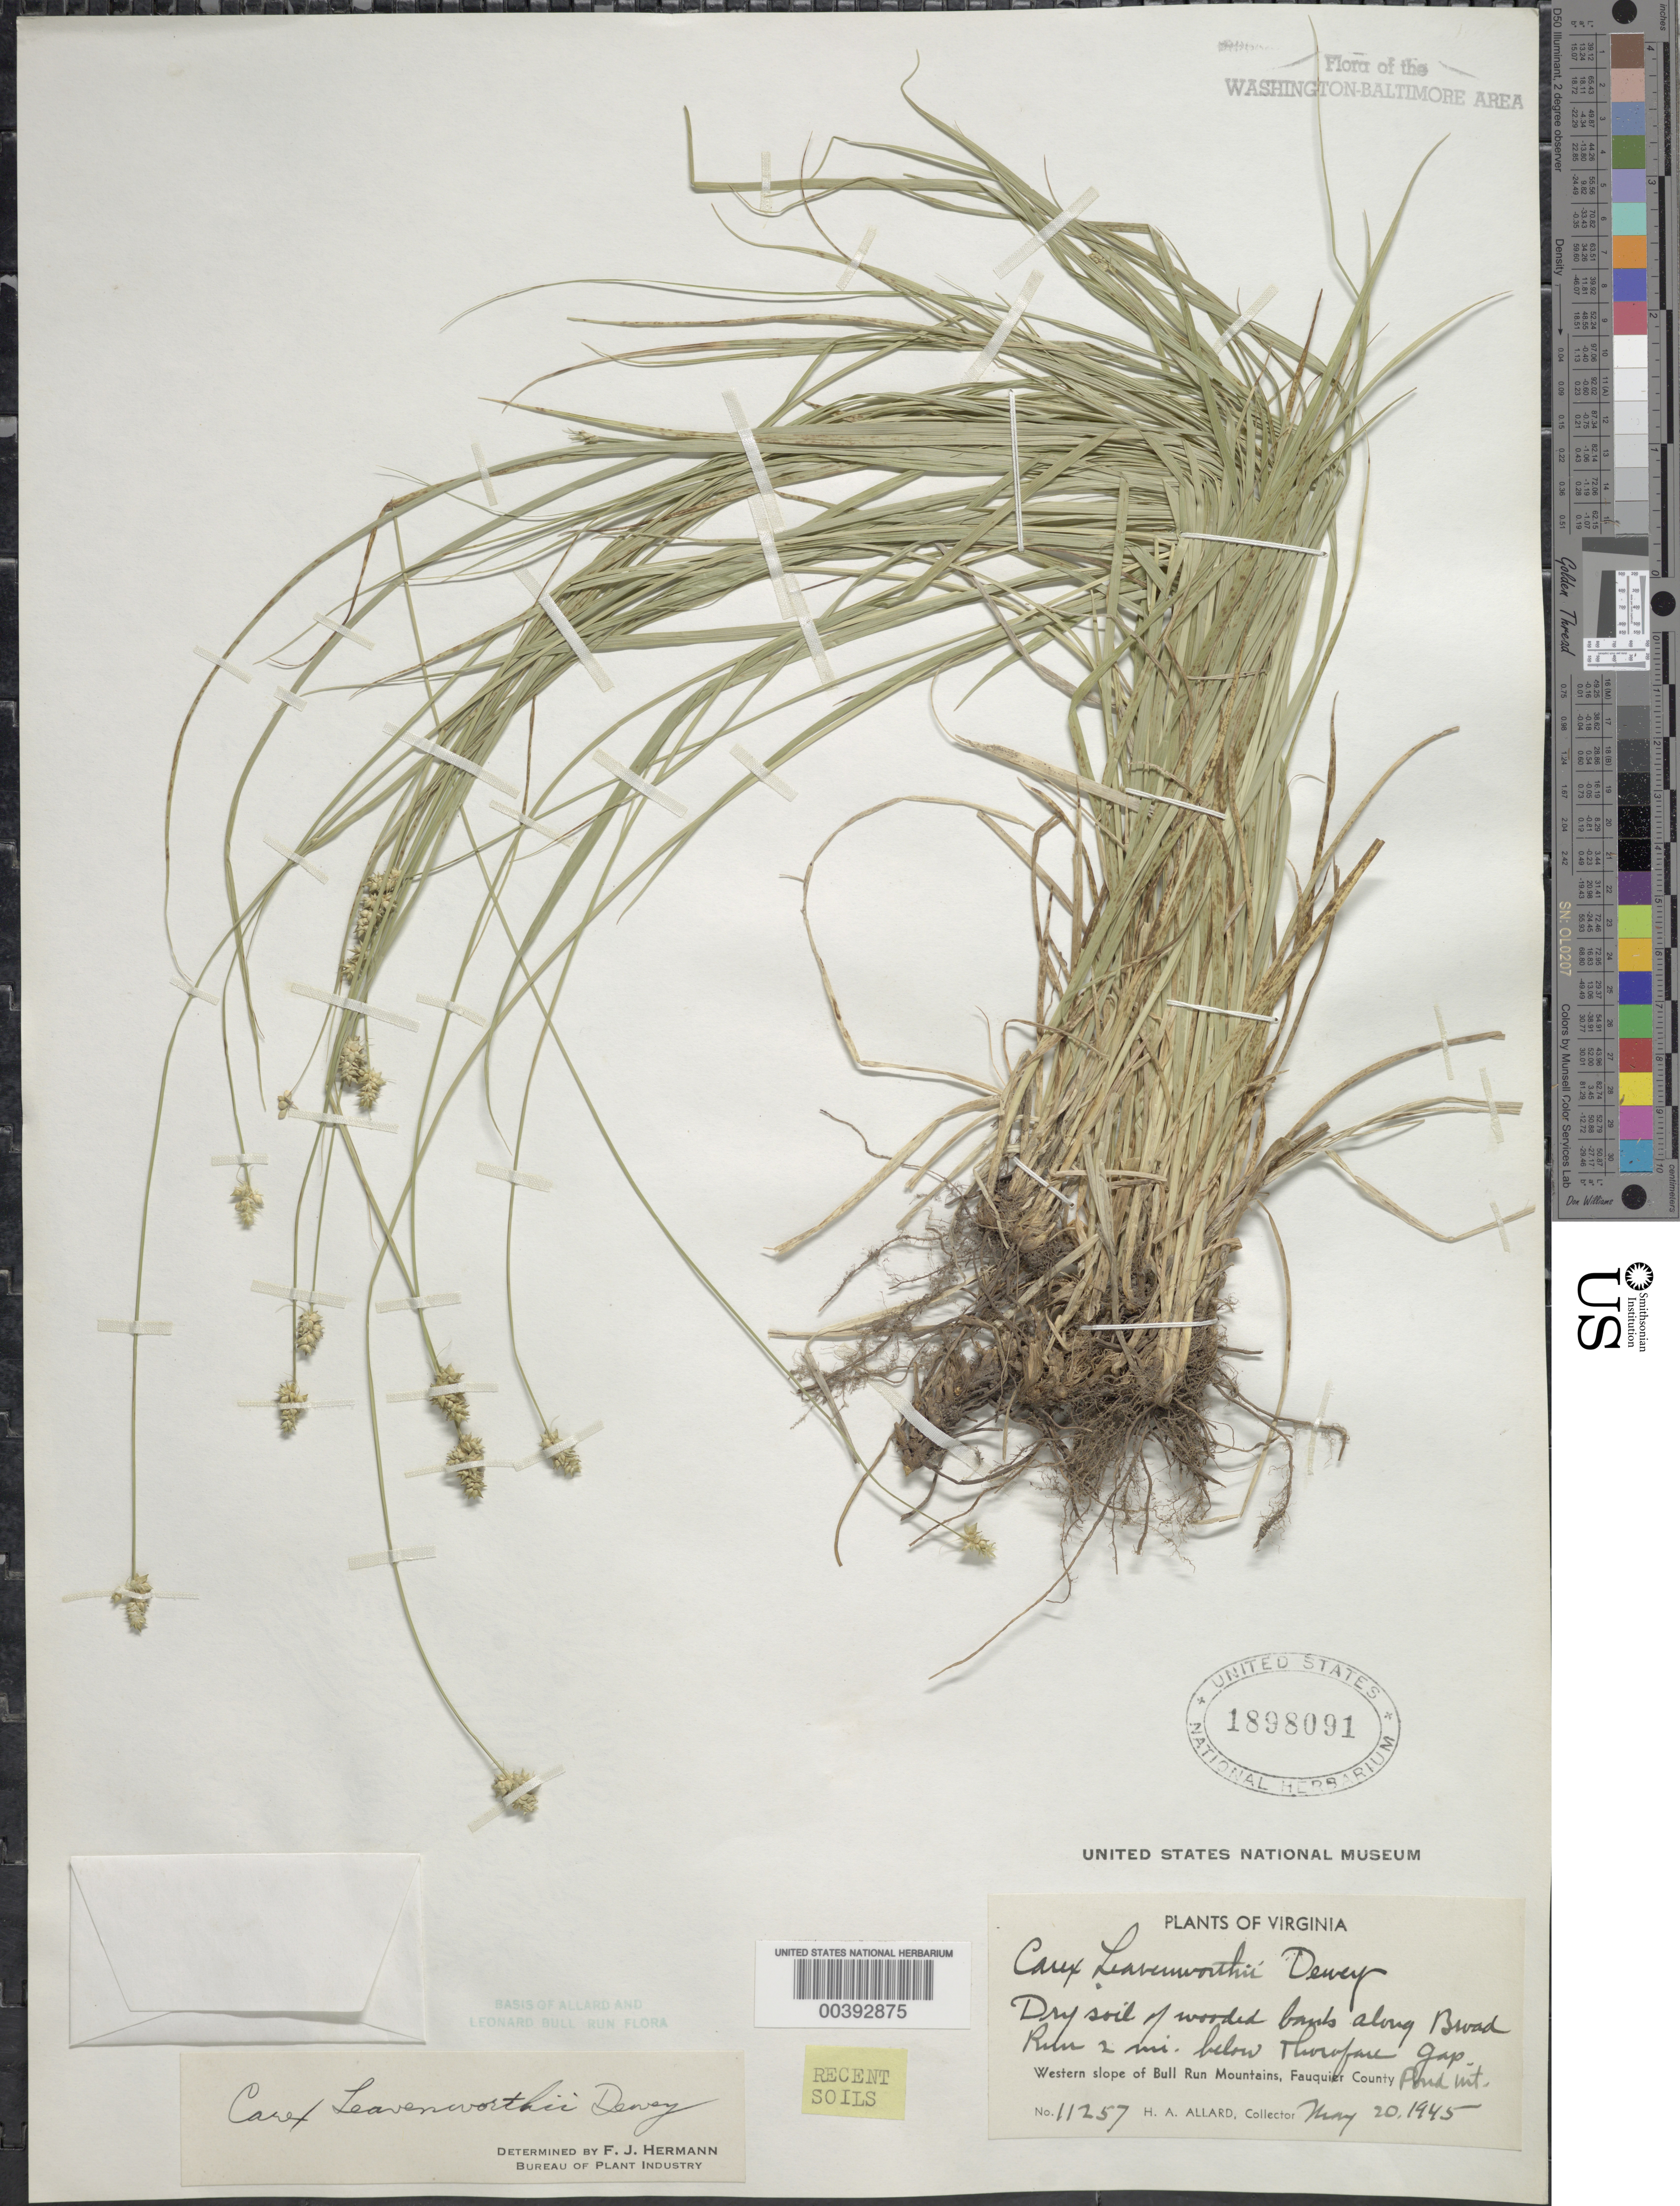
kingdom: Plantae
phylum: Tracheophyta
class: Liliopsida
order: Poales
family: Cyperaceae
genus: Carex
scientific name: Carex leavenworthii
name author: Dewey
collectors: H. A. Allard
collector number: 11257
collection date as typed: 20 May 1945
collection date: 1945-05-20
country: United States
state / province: Virginia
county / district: Fauquier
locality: Broad Run below Thorofare Gap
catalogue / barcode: US 1898091